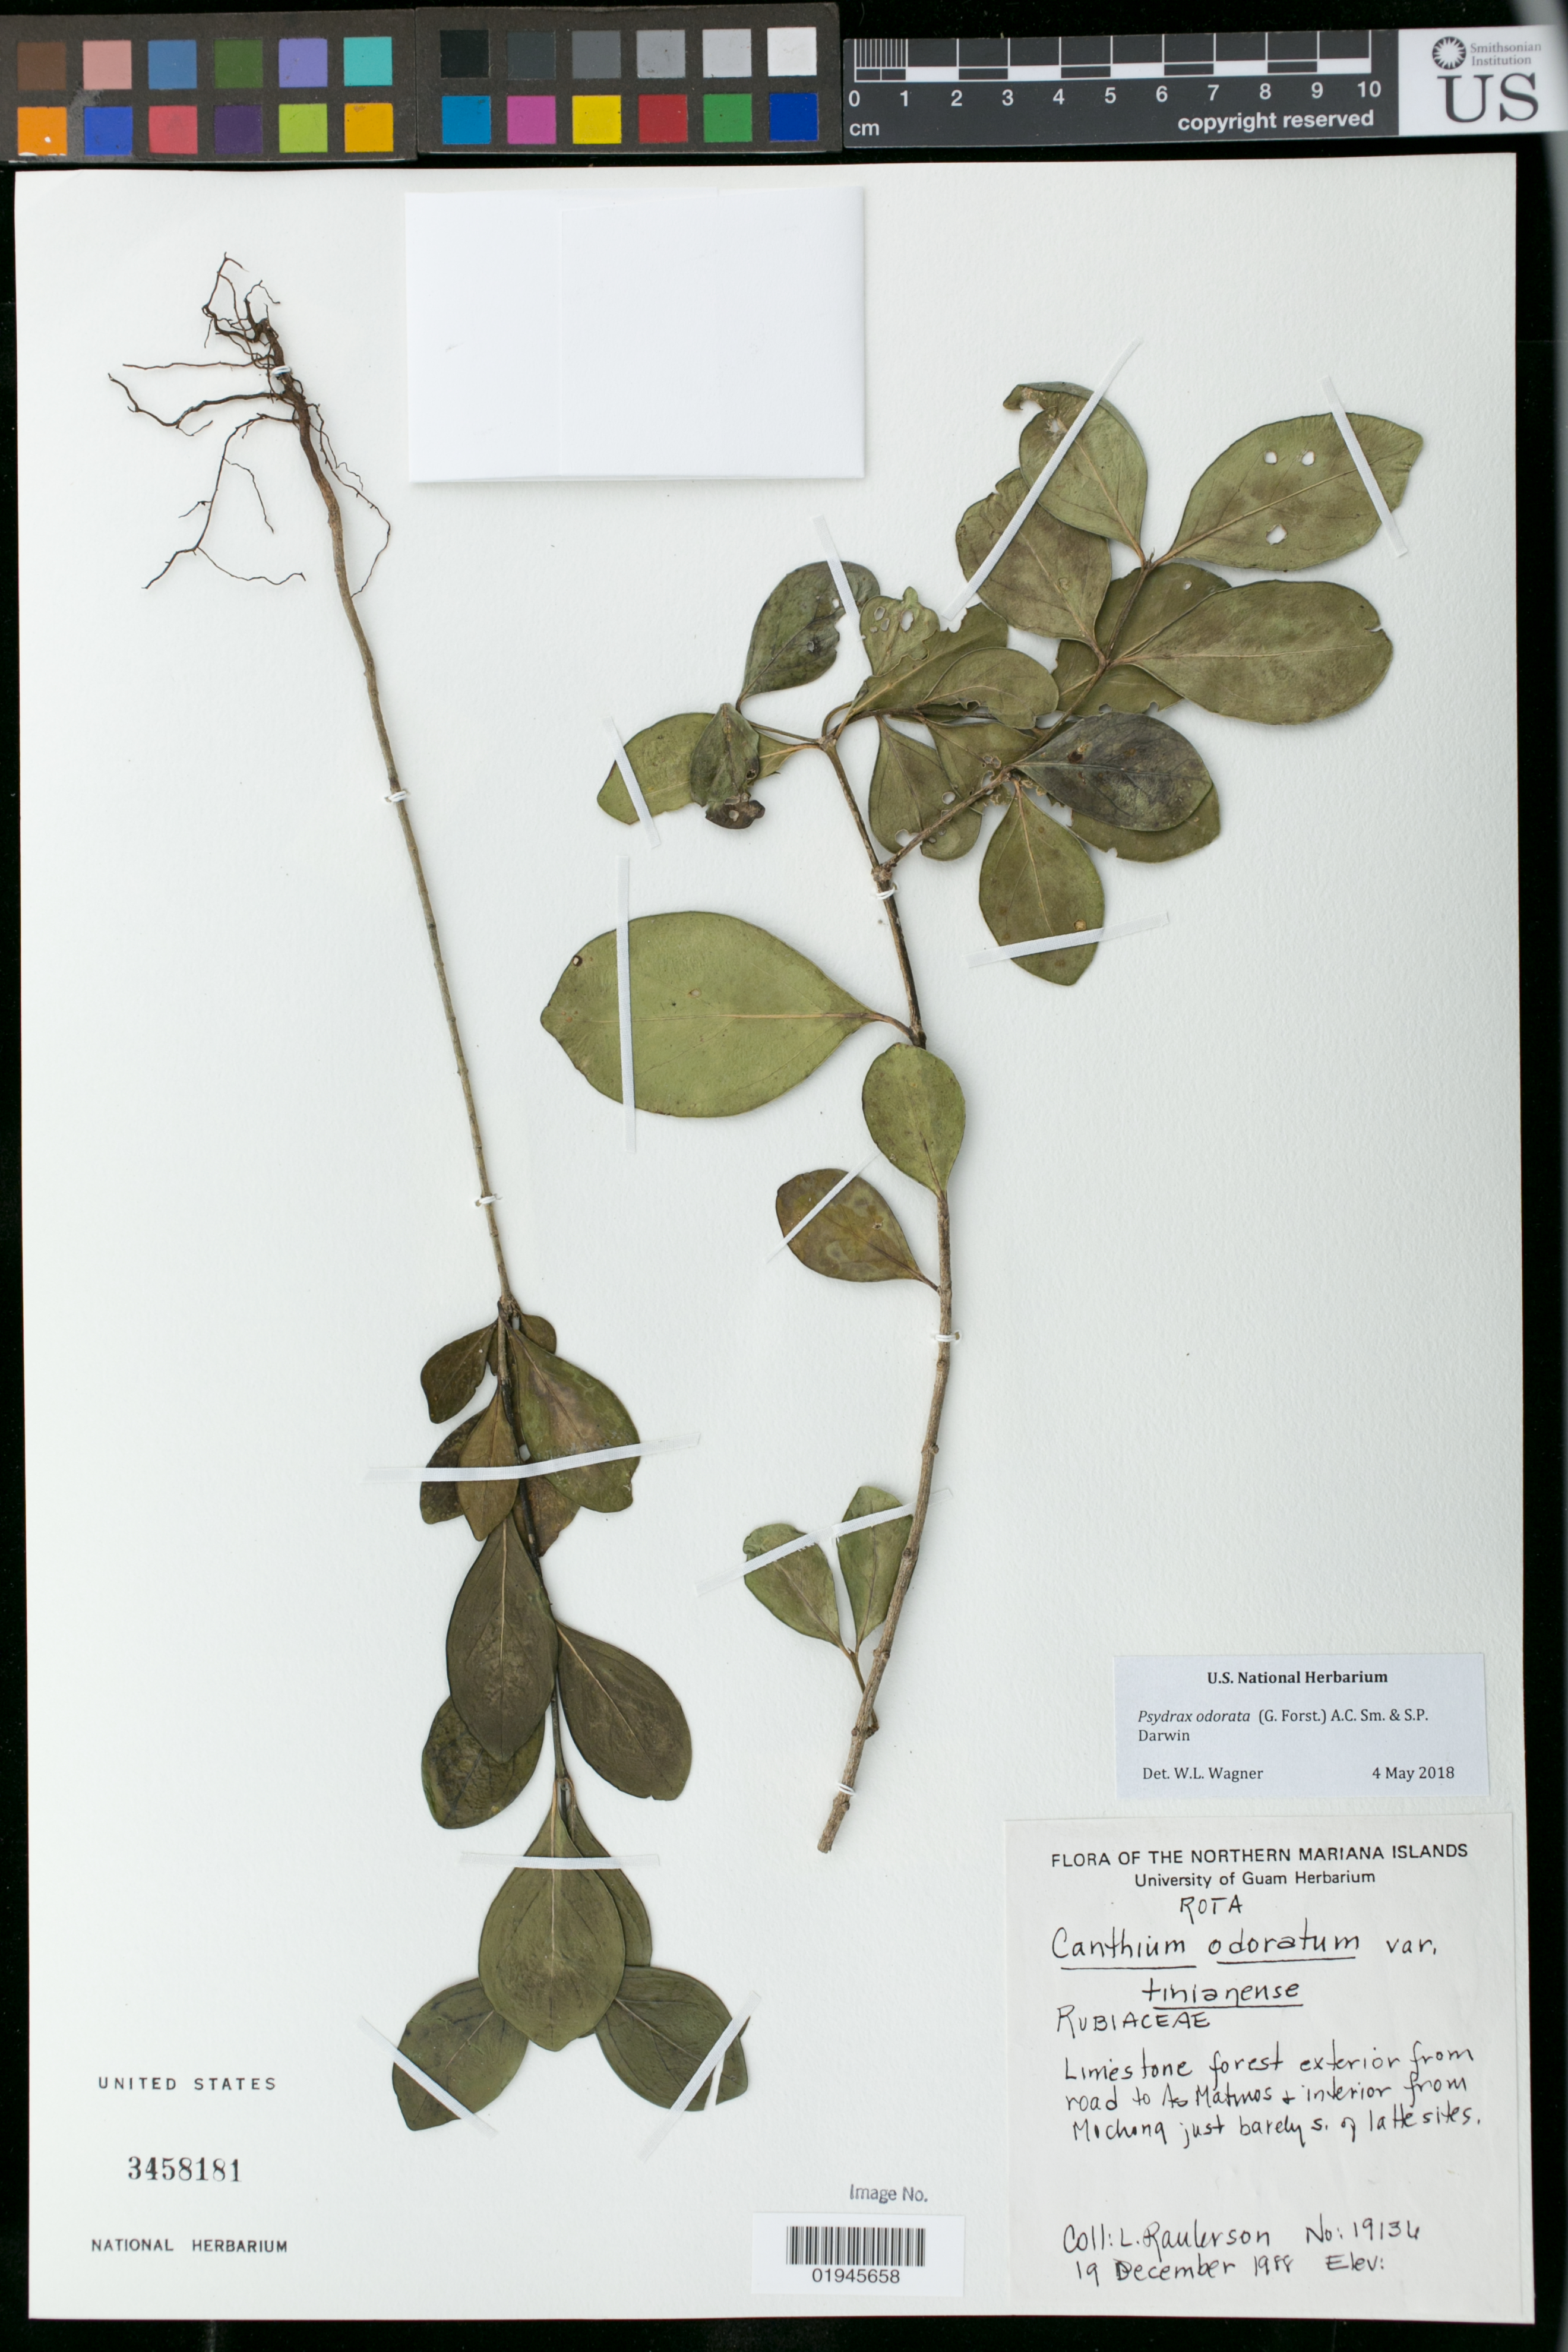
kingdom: Plantae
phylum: Tracheophyta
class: Magnoliopsida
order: Gentianales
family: Rubiaceae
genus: Psydrax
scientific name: Psydrax odorata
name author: (G. Forst.) A.C. Sm. & S.P. Darwin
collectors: L. Raulerson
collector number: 19136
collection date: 1988-12-19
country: Northern Mariana Islands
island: Rota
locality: Road to As Matmos and interior from Mochong, just barely S of the latte sites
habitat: Forest exterior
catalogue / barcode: US 3458181